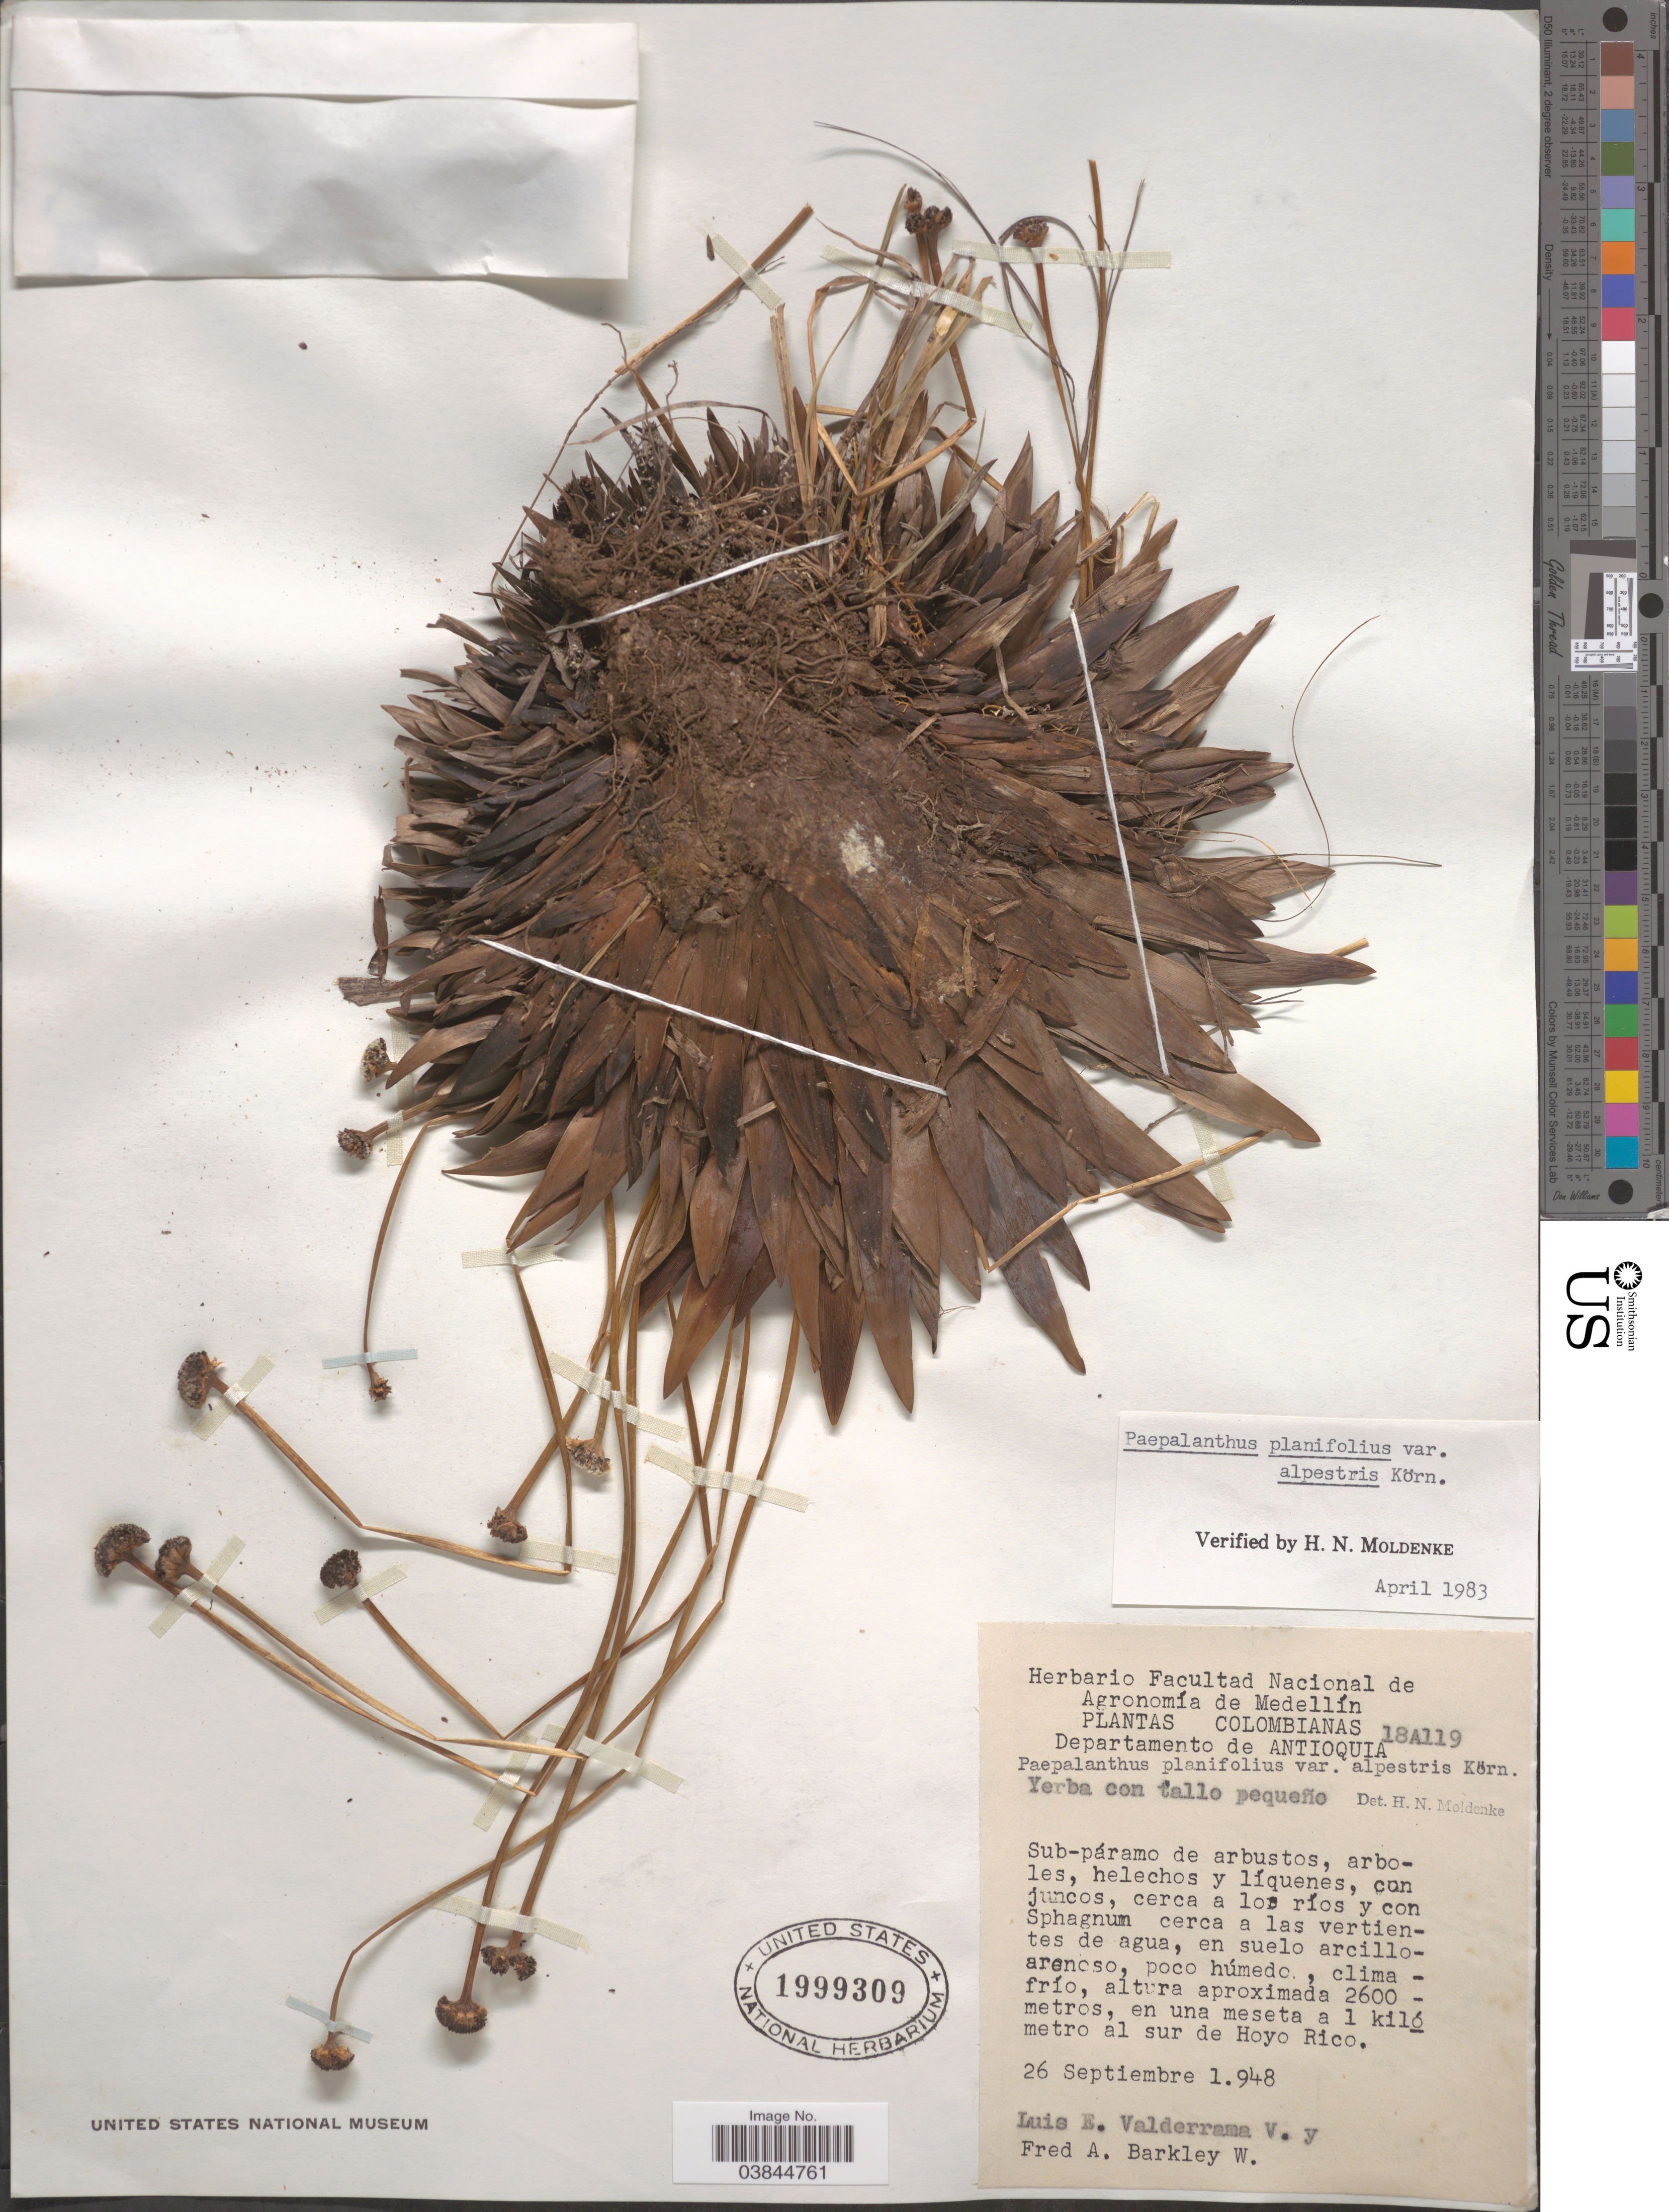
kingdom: Plantae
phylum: Tracheophyta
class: Liliopsida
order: Poales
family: Eriocaulaceae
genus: Paepalanthus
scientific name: Paepalanthus ensifolius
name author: (Kunth) Kunth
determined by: Sauthier, Laura Jeanne, (SPF), Universidade de Sao Paulo (BRAZIL)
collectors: L. E. Valderrama V. & F. Barkley W.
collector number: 18A119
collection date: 1948-09-26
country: Colombia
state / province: Antioquia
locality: Departamento de Antioquia. En una meseta a 1 kilómetro al sur de Hoyo Rico.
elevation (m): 2600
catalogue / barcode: US 1999309